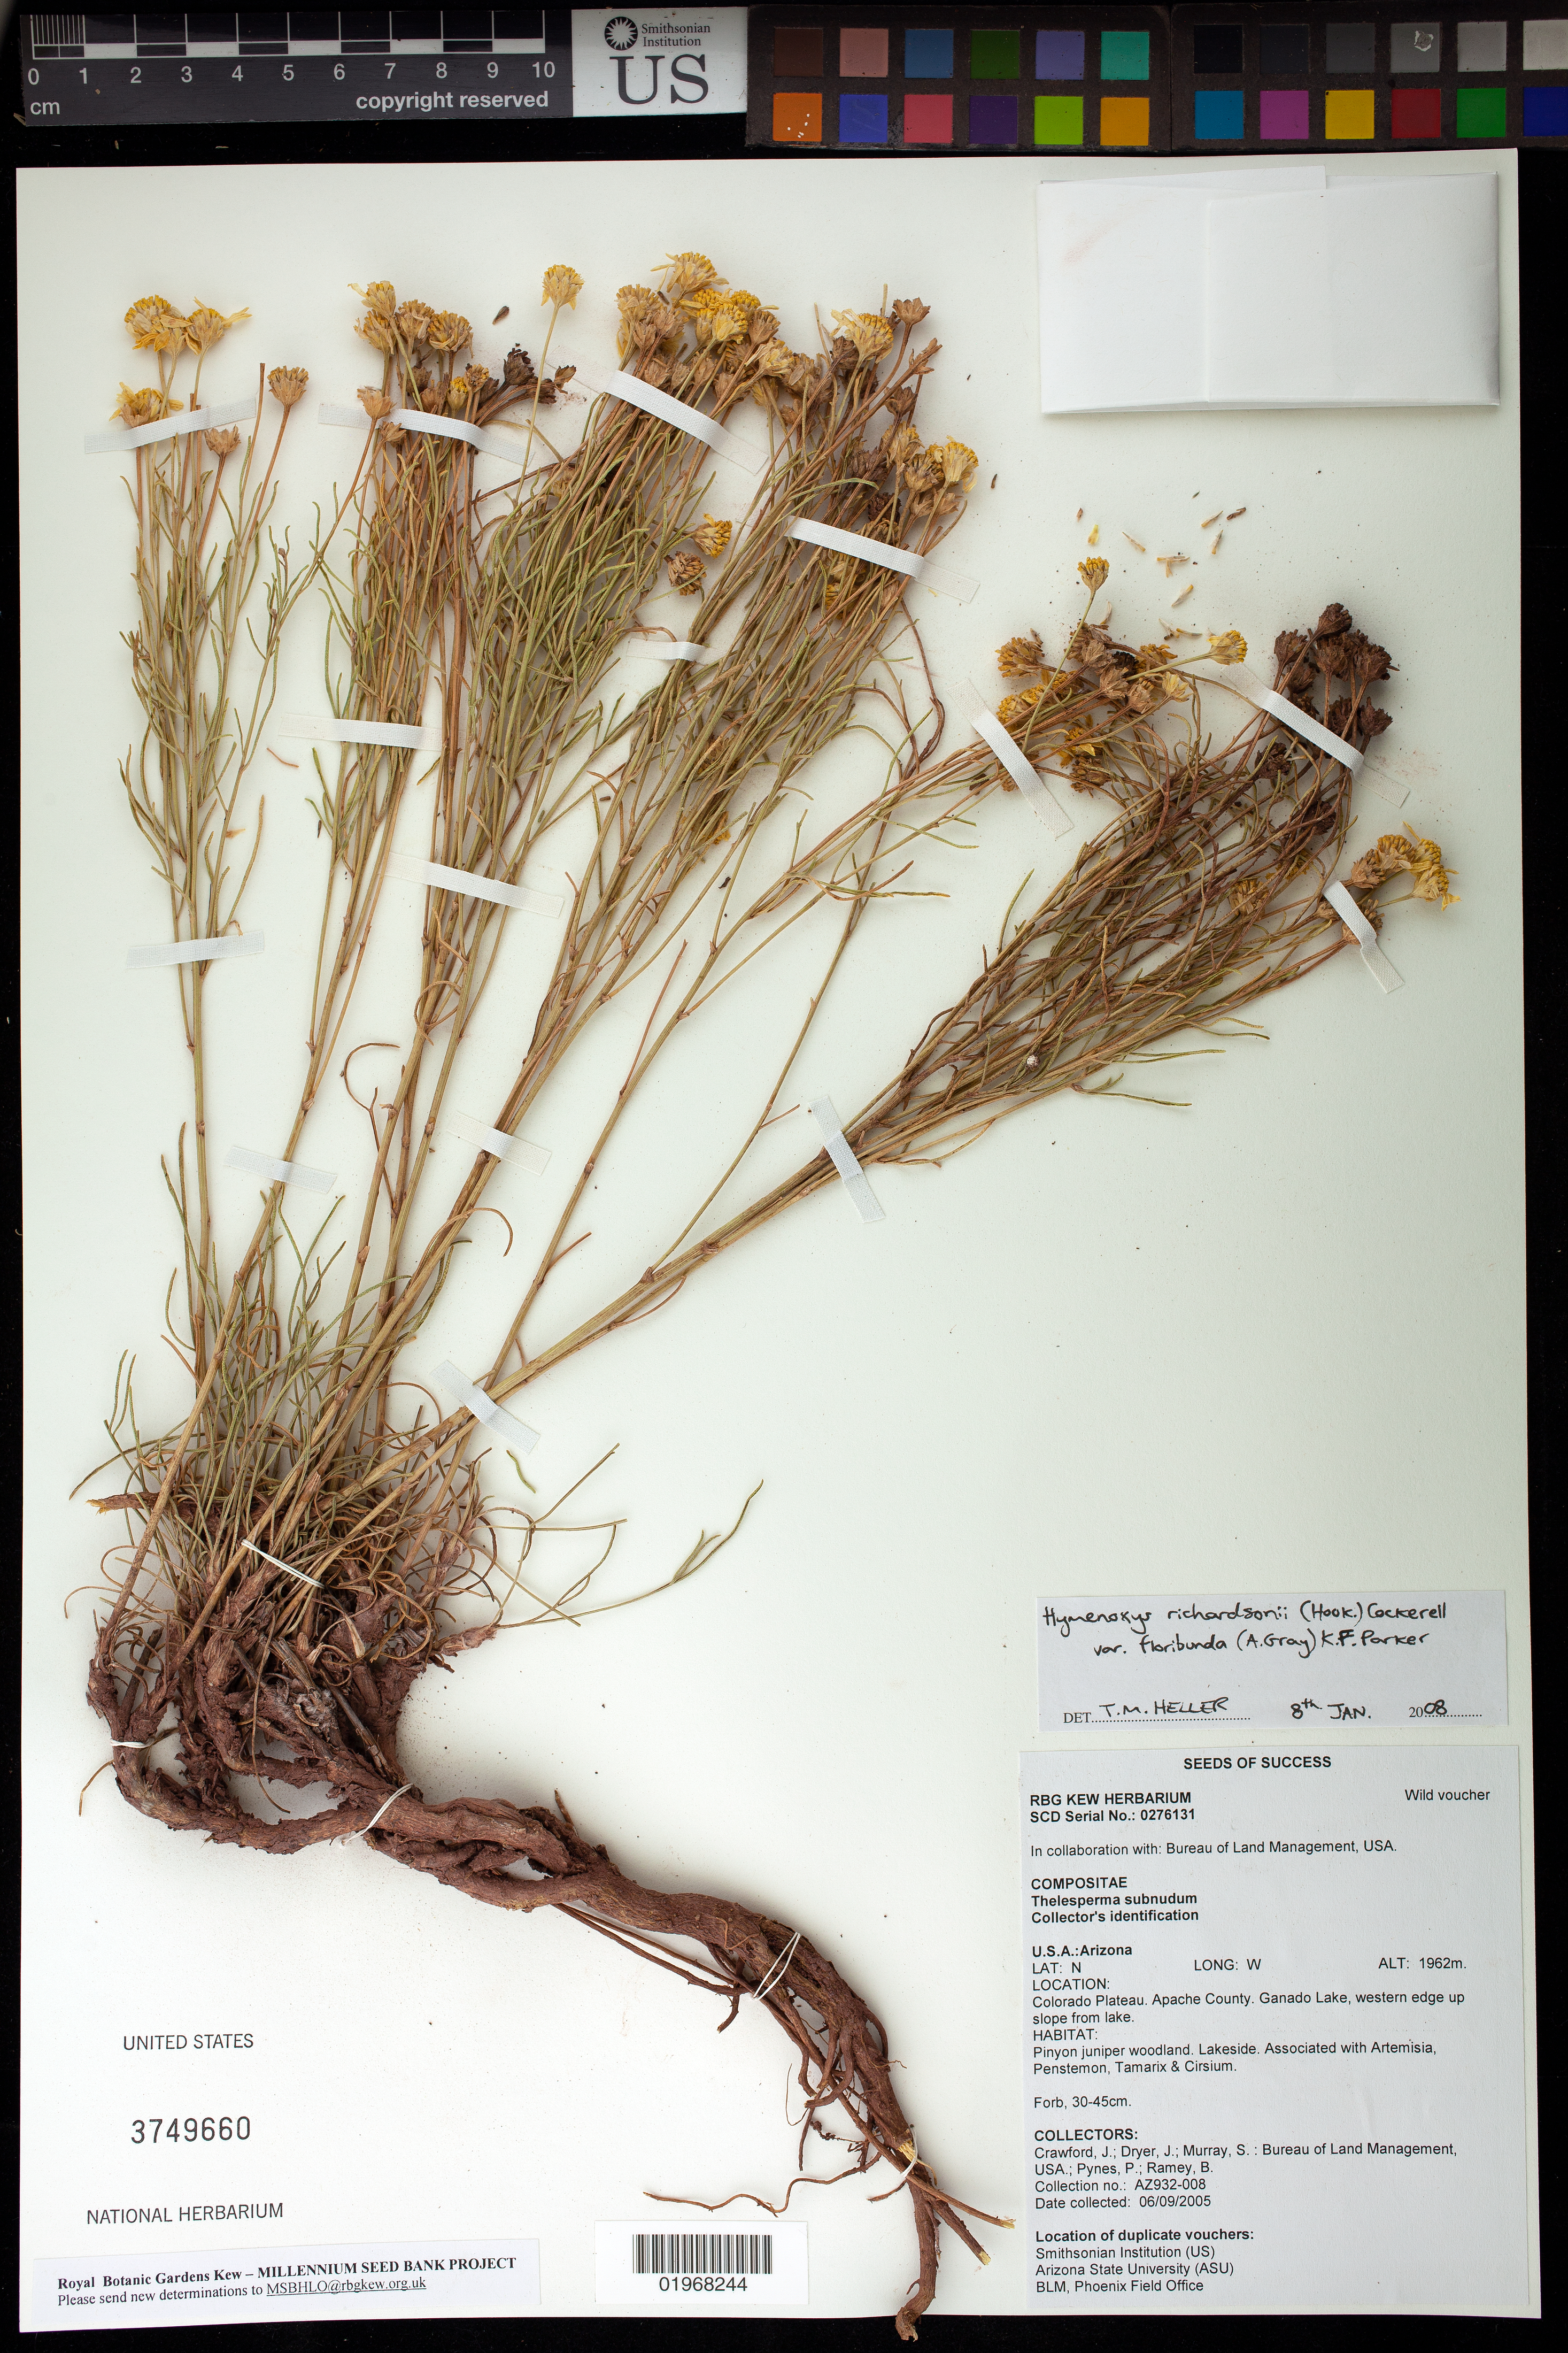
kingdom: Plantae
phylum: Tracheophyta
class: Magnoliopsida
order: Asterales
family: Asteraceae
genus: Hymenoxys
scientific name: Hymenoxys richardsonii var. floribunda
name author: (A. Gray) K.F. Parker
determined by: Heller, T. M.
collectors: J. Crawford, J. Dryer, S. Murray, P. Pynes & B. Ramey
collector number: AZ932-008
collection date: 2005-06-09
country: United States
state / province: Arizona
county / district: Apache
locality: Ganado Lake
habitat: Pinyon juniper woodland. Lakeside. With Artemisia, Penstemon, Tamarix and Cirsium.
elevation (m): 1962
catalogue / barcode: US 3749660